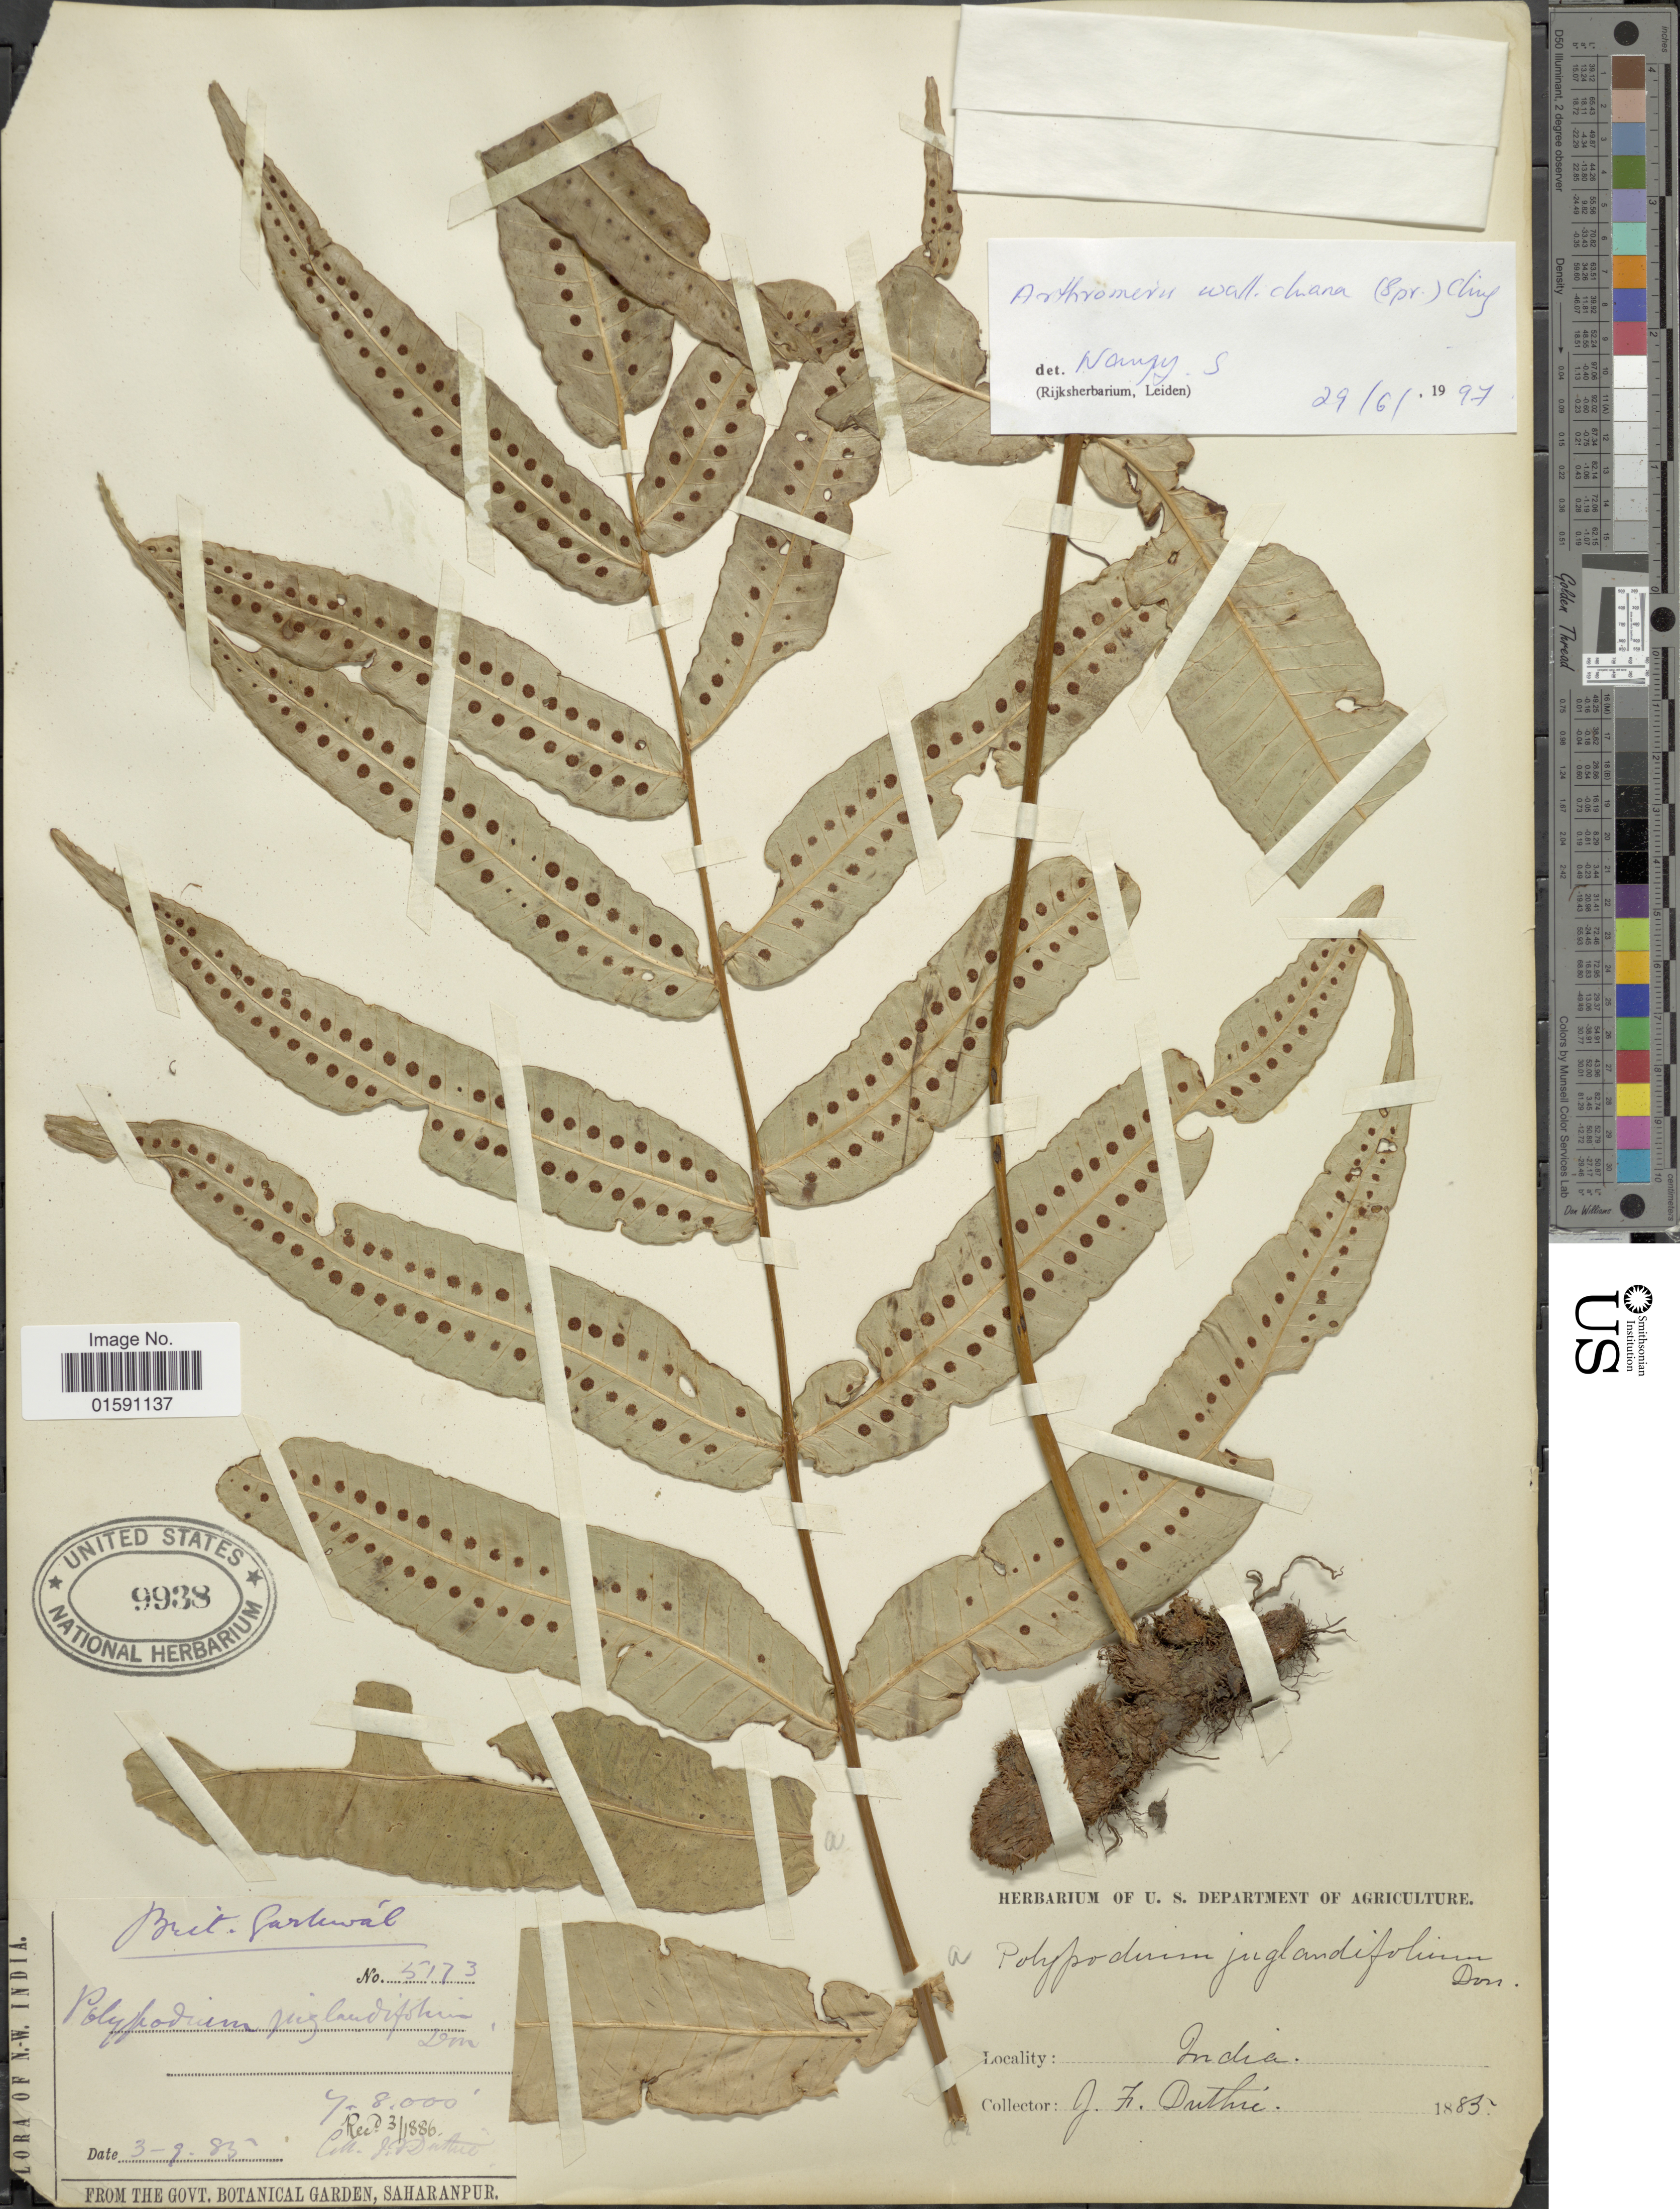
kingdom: Plantae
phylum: Tracheophyta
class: Polypodiopsida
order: Polypodiales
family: Polypodiaceae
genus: Arthromeris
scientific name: Arthromeris wallichiana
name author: (Spreng.) Ching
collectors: J. F. Duthie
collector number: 5173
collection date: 1885-09-03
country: India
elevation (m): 2134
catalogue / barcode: US 9938